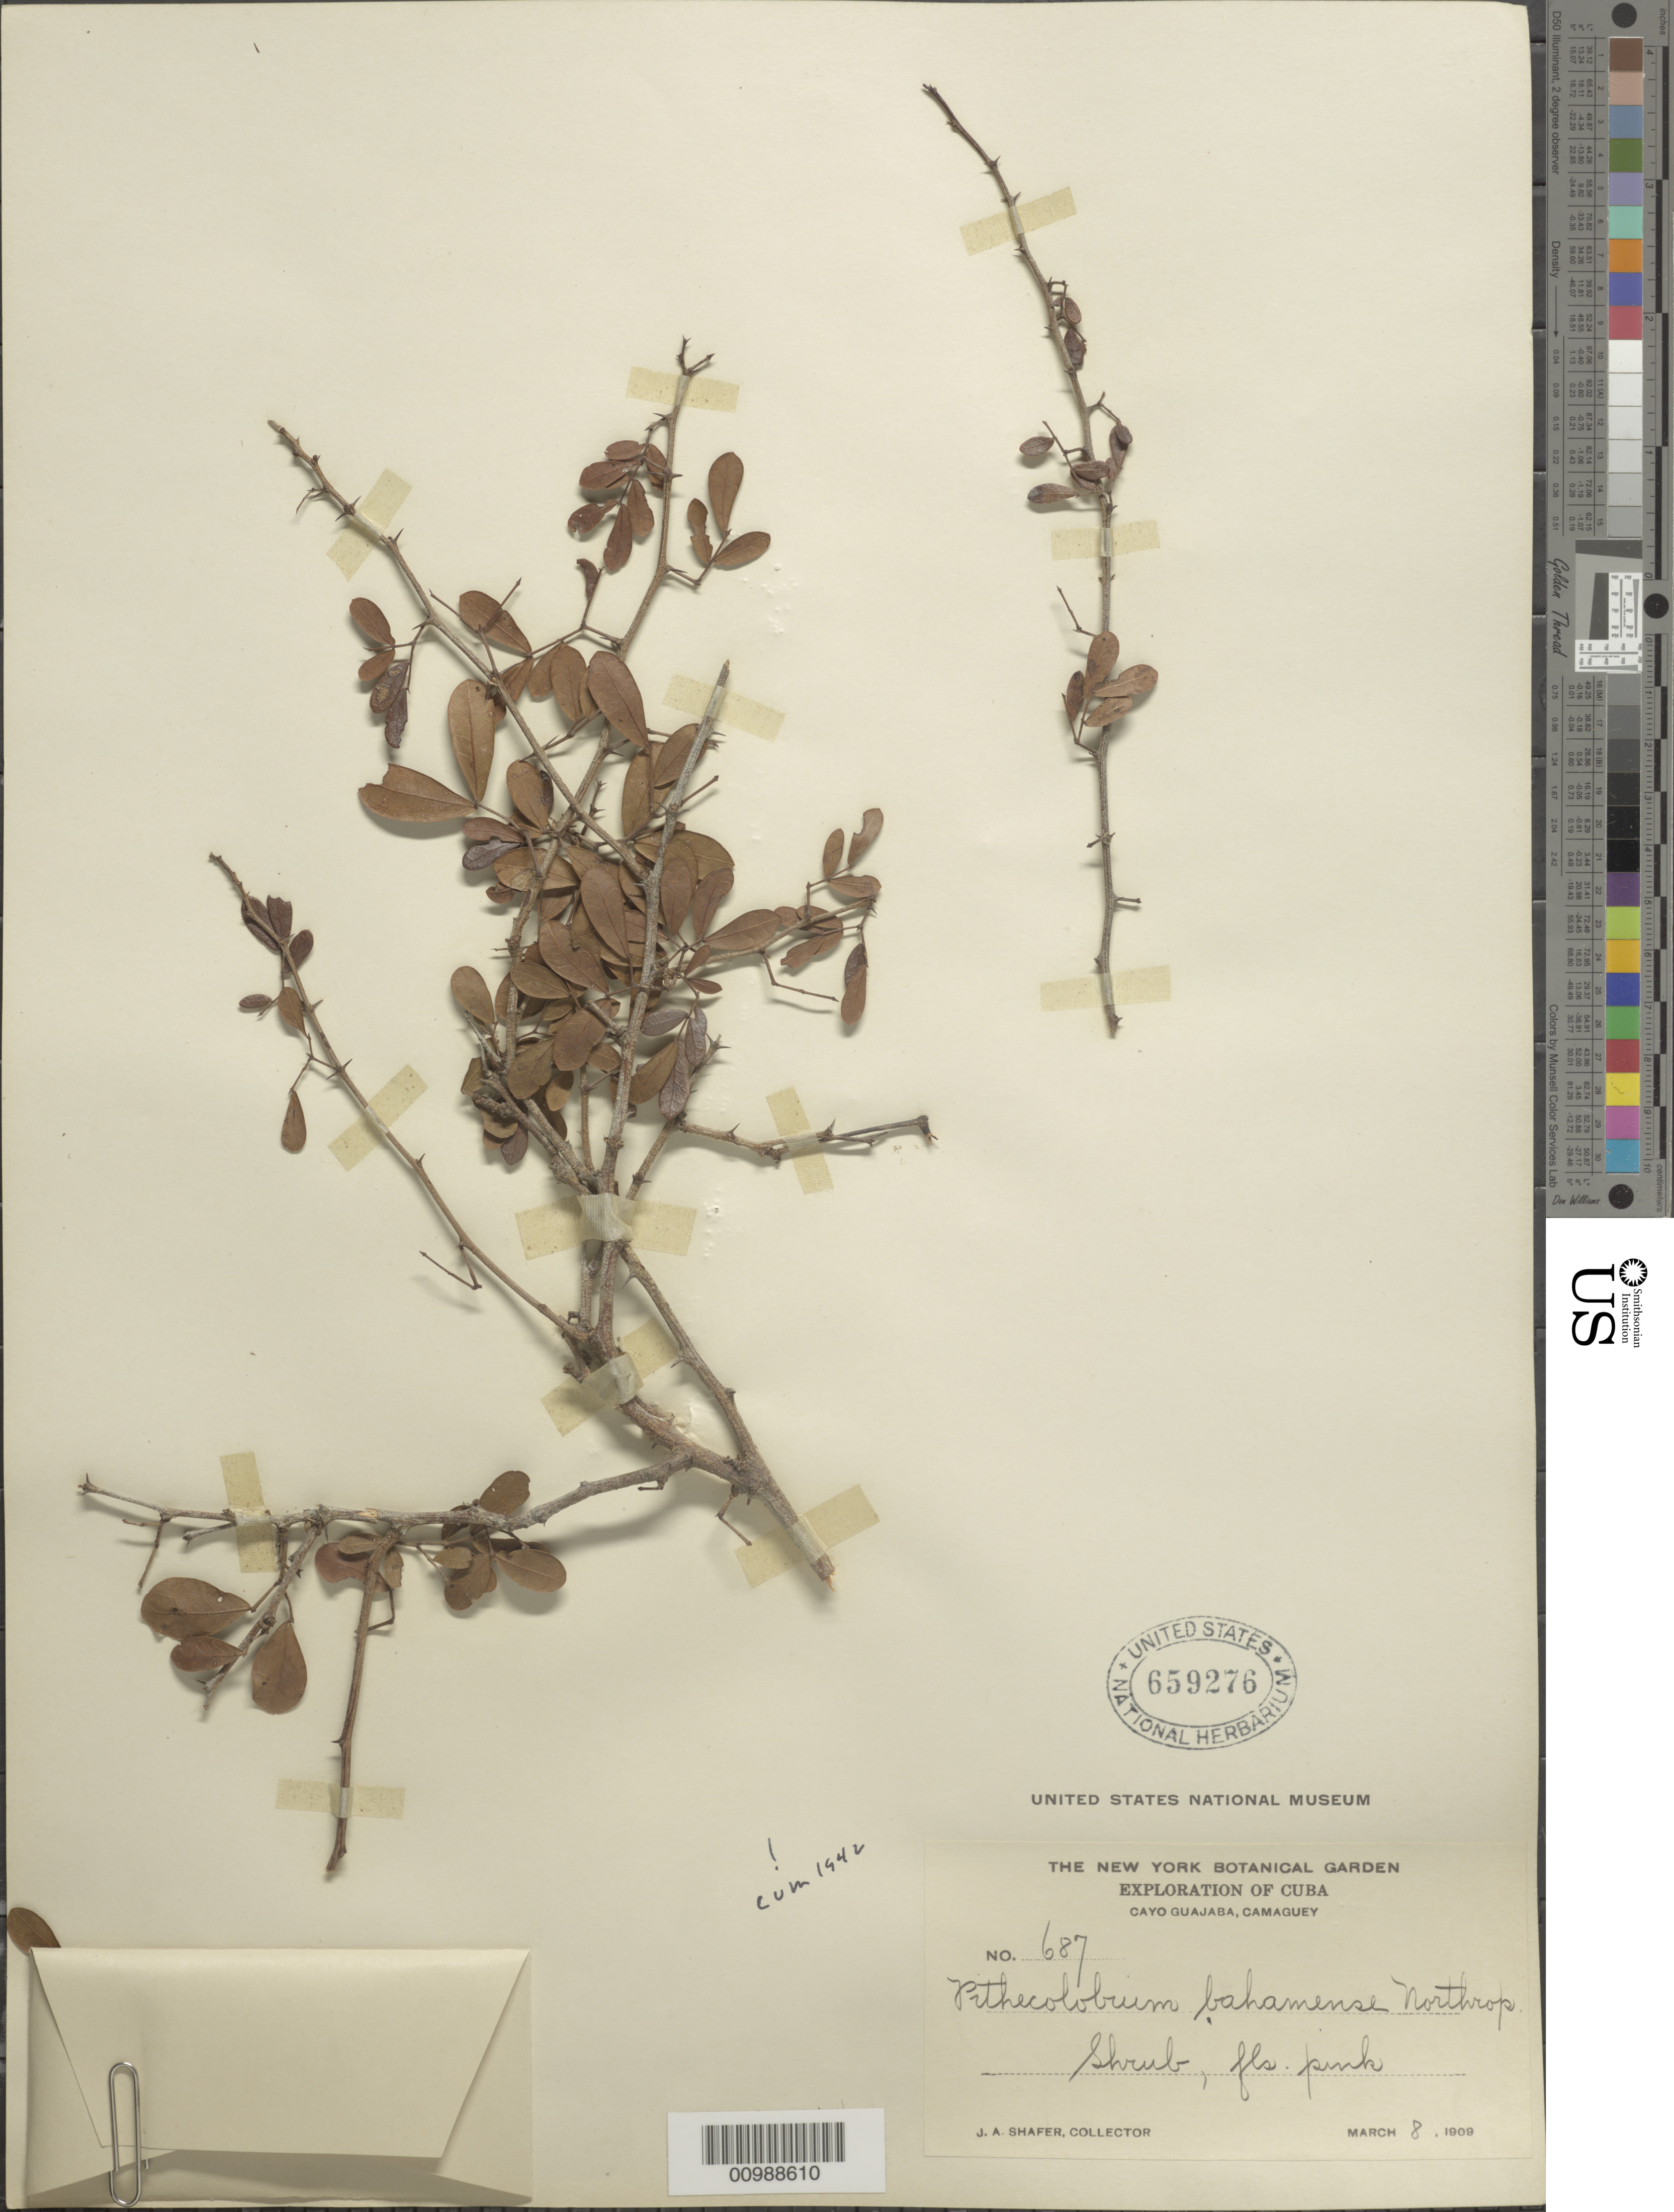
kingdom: Plantae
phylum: Tracheophyta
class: Magnoliopsida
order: Fabales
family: Fabaceae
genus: Pithecellobium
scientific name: Pithecellobium bahamense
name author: Northr.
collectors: J. A. Shafer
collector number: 687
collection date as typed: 08 Mar 1909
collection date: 1909-03-08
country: Cuba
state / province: Camagüey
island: Cuba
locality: Cayo Guajaba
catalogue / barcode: US 659276